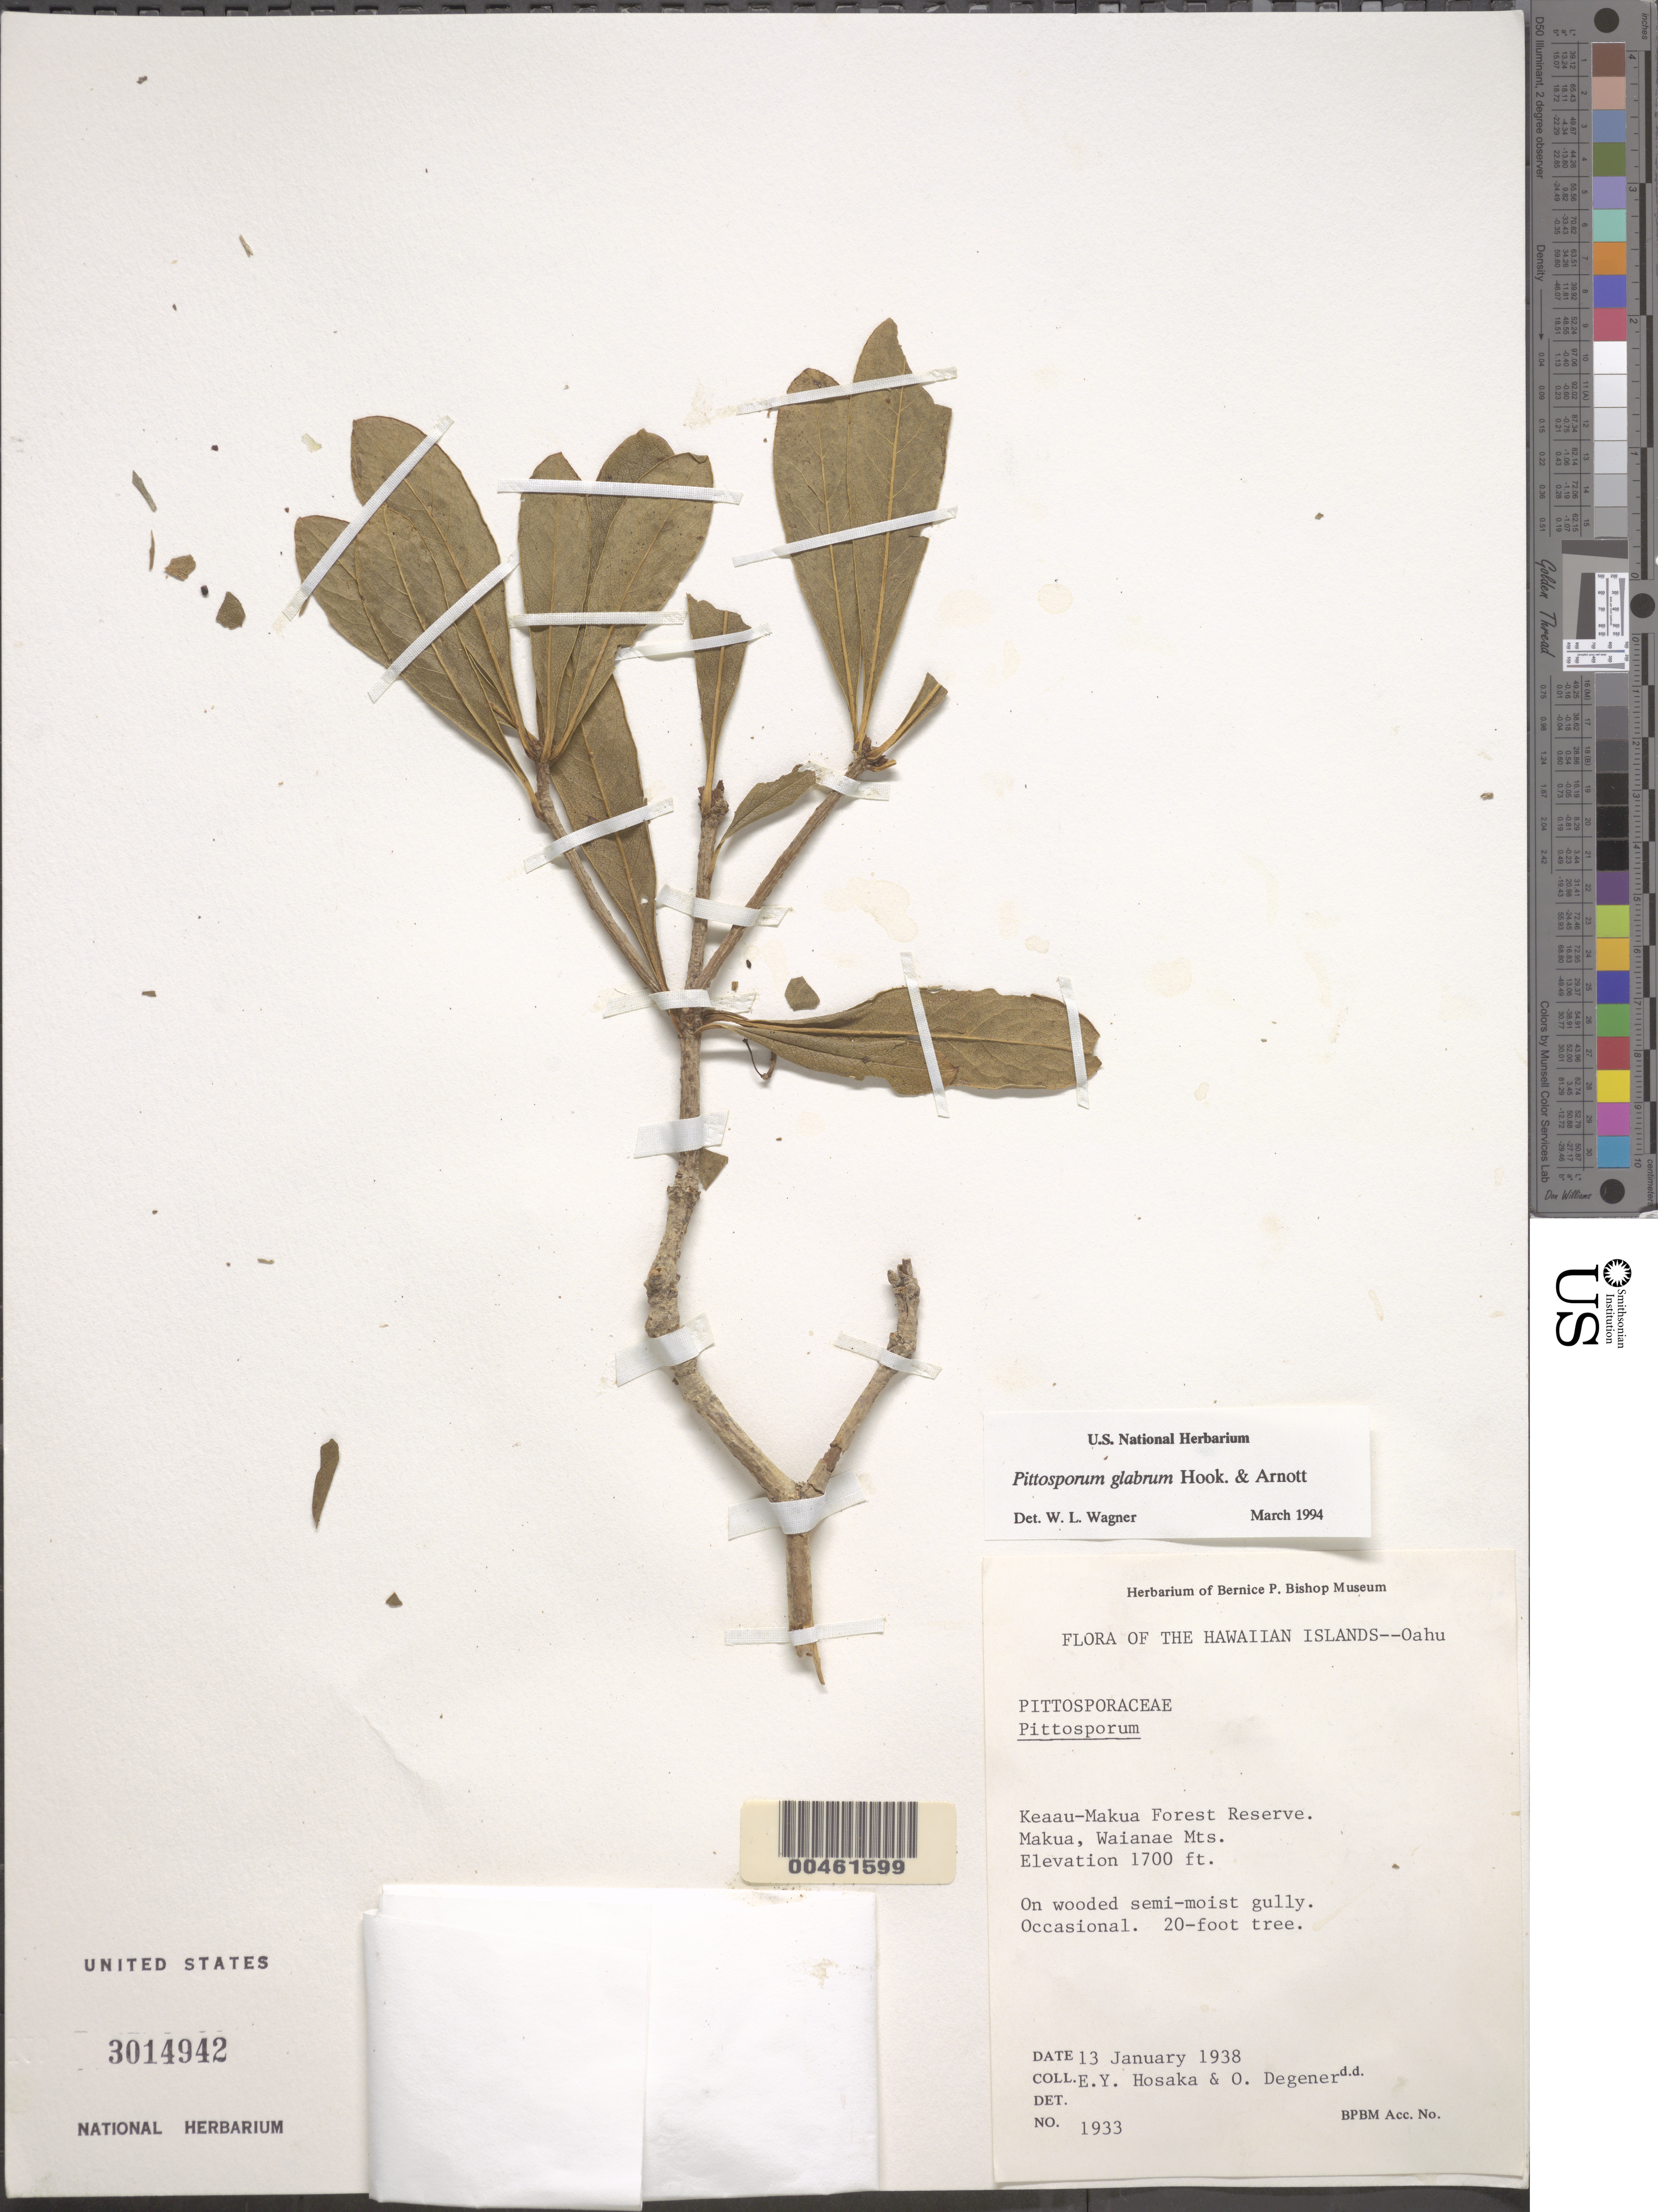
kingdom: Plantae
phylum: Tracheophyta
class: Magnoliopsida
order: Apiales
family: Pittosporaceae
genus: Pittosporum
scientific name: Pittosporum glabrum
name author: Hook. & Arn.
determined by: Wagner, W. L., (BOT), Smithsonian Institution - National Museum of Natural History (UNITED STATES)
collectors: E. Y. Hosaka & O. Degener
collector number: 1933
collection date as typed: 13 Jan 1938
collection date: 1938-01-13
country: United States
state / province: Hawaii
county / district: Honolulu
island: Oahu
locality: Keaau-Makua Forest Reserve. Makua, Waianae Mts.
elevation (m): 518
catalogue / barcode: US 3014942